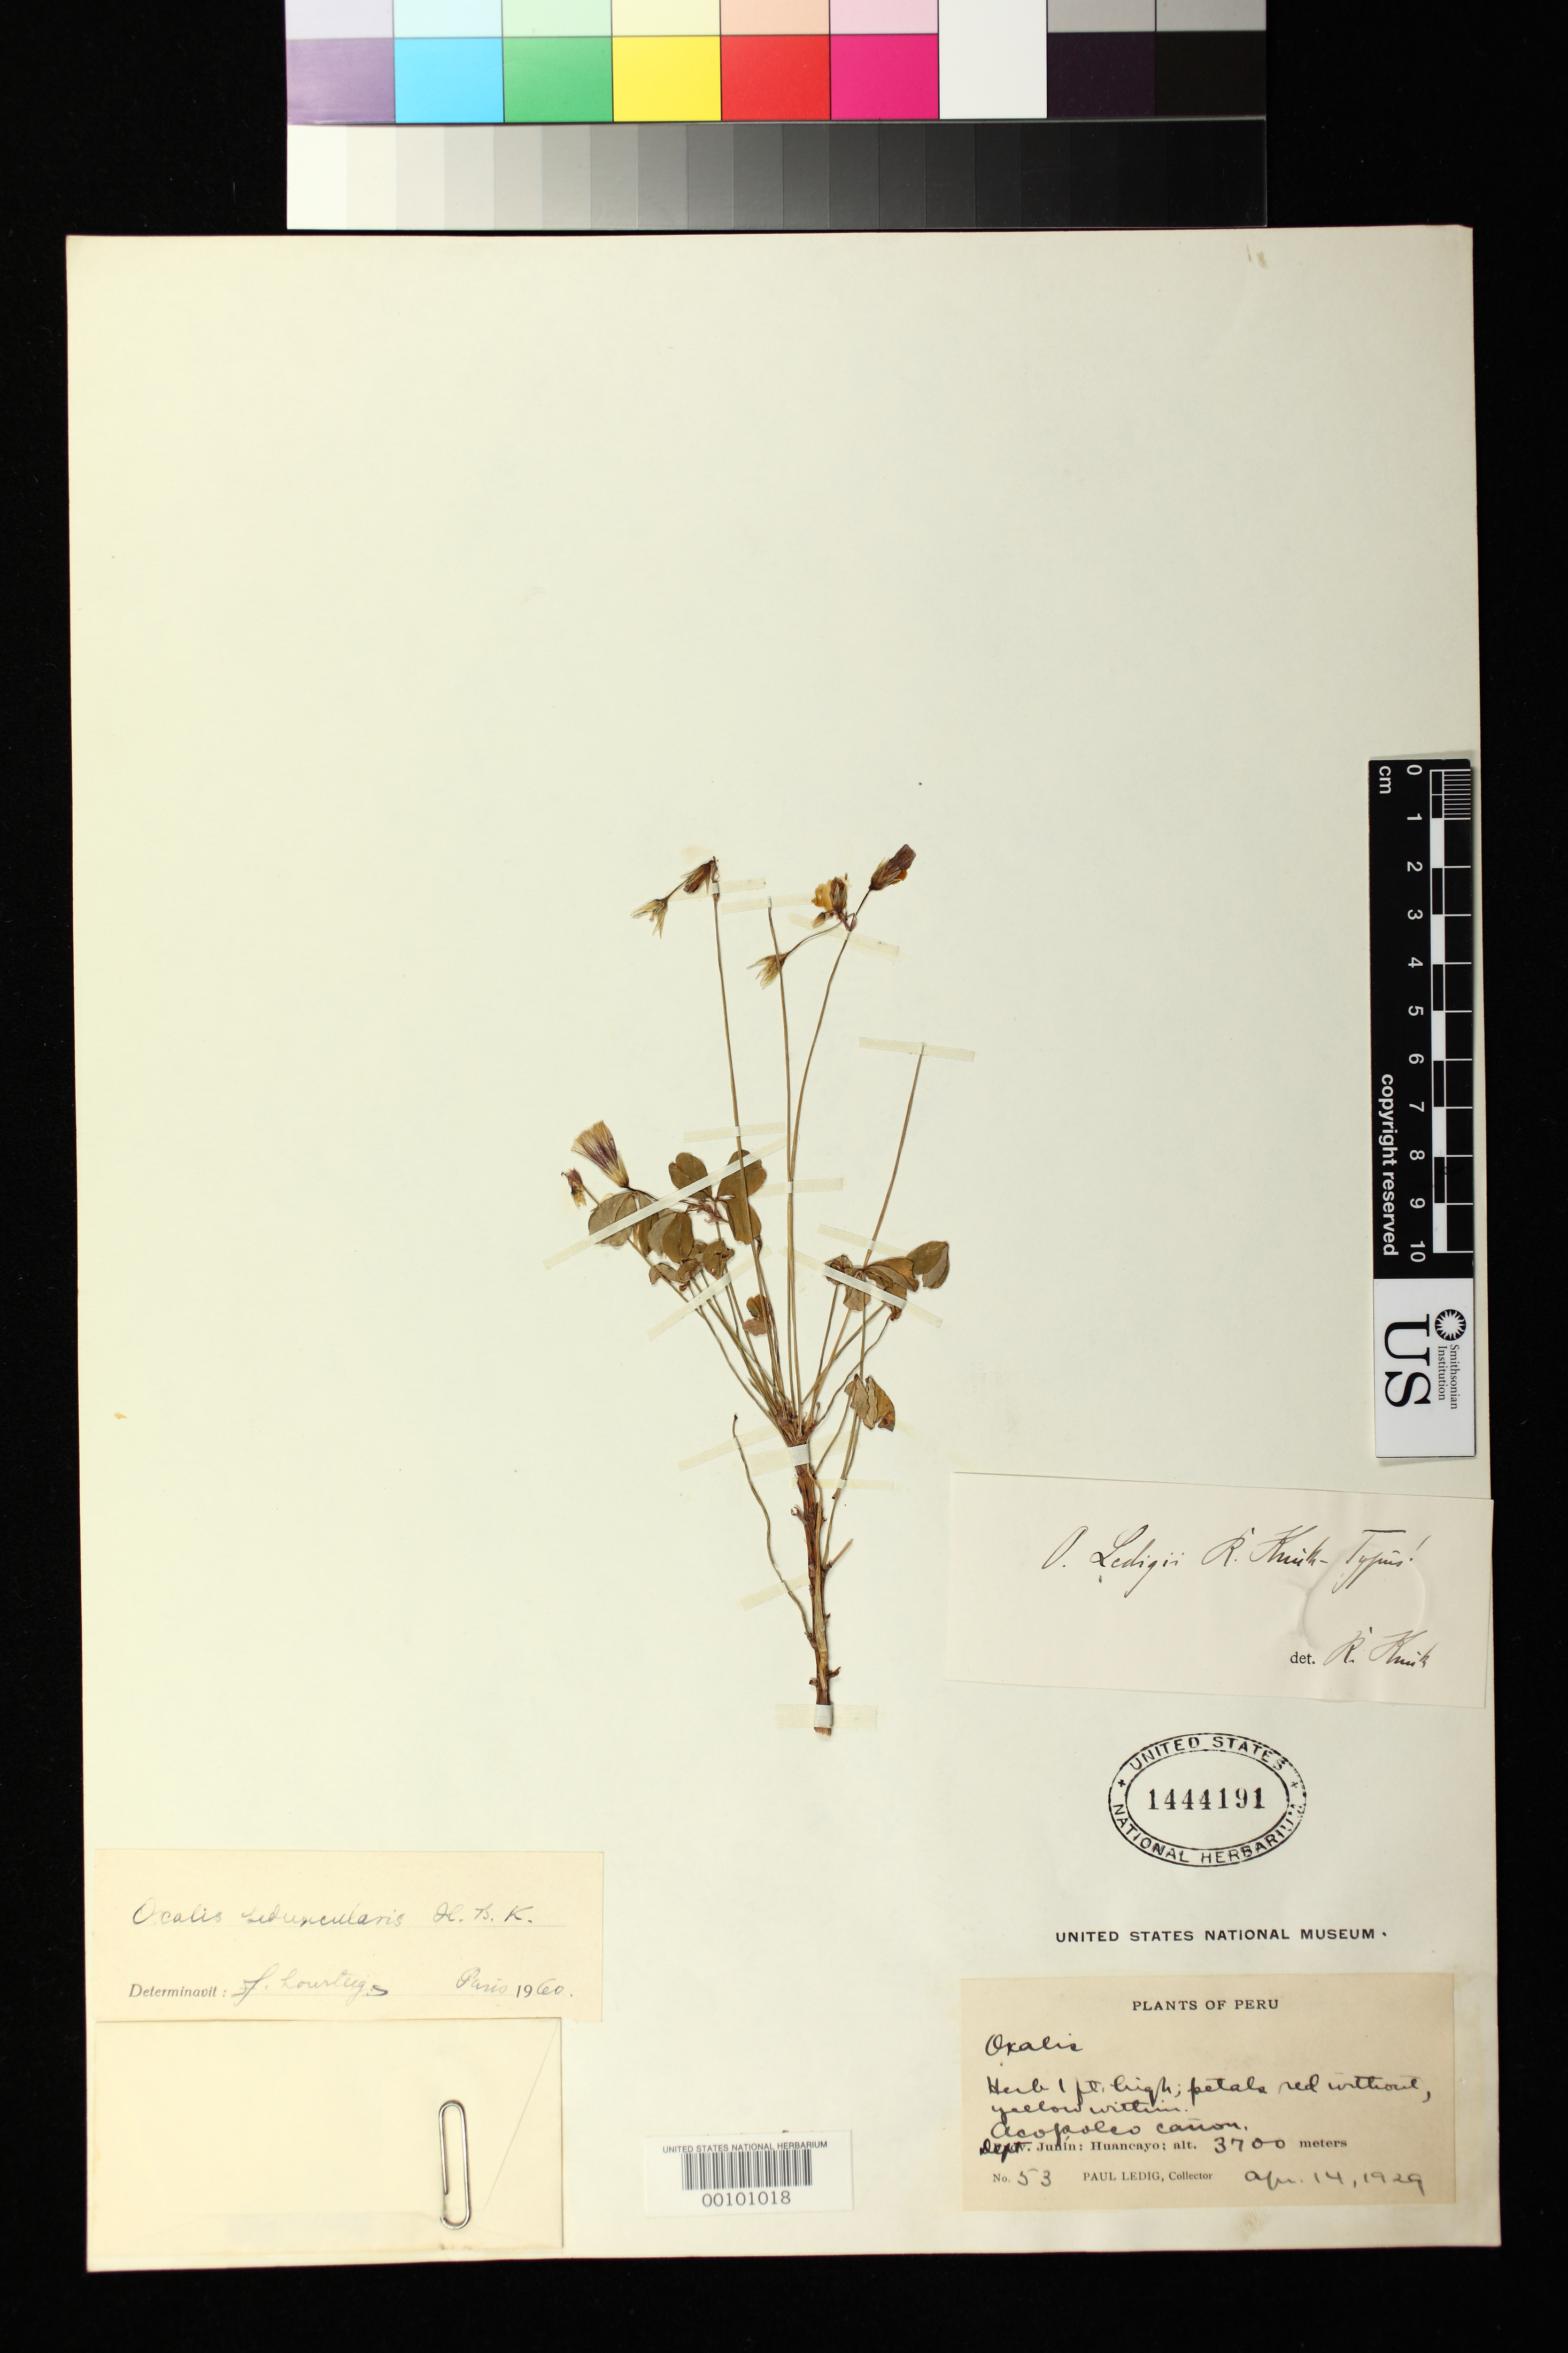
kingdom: Plantae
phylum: Tracheophyta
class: Magnoliopsida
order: Oxalidales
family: Oxalidaceae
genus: Oxalis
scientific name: Oxalis ledigii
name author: R. Knuth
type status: Holotype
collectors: P. Ledig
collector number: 53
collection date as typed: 14 Apr 1929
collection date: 1929-04-14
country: Peru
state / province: Junín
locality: Huancayo, Acopolco Canyon.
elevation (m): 3700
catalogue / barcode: US 1444191